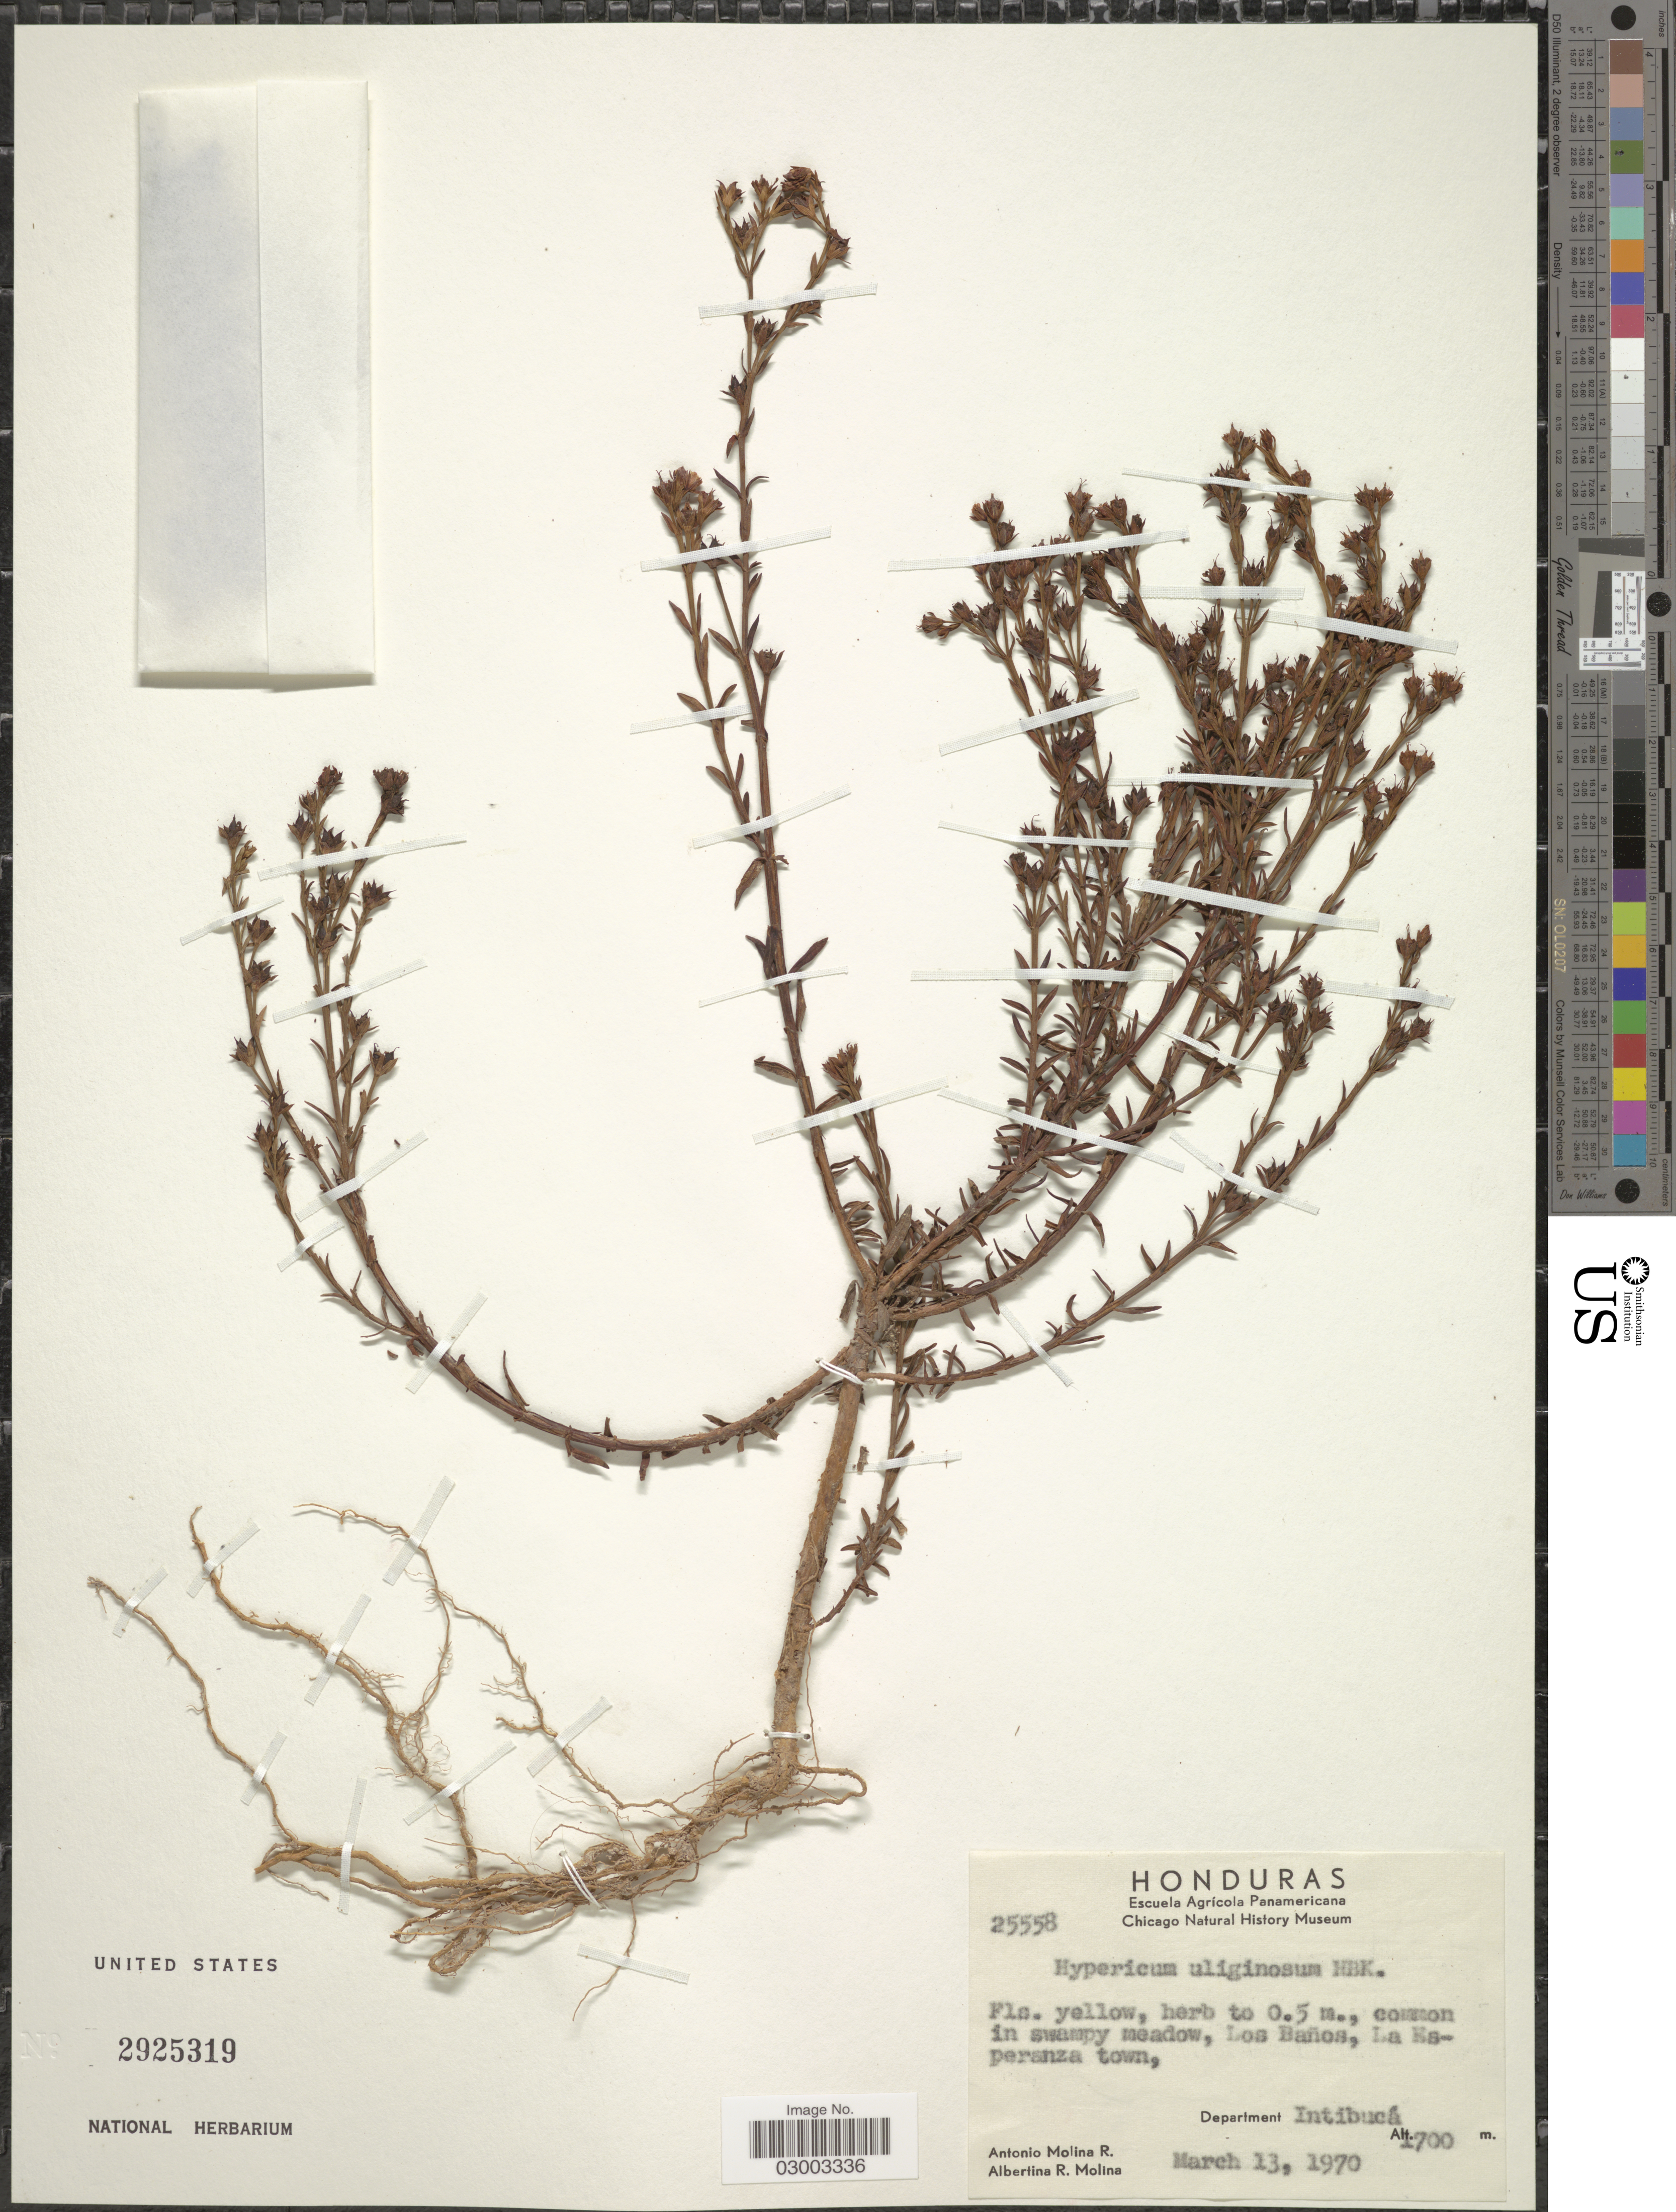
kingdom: Plantae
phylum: Tracheophyta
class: Magnoliopsida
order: Malpighiales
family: Hypericaceae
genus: Hypericum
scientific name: Hypericum silenoides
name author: Juss.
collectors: A. Molina R. & A. R. Molina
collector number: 25558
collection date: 1970-03-13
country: Honduras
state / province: Intibuca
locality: Los Baños, La Esperanza town, Department Intibucá.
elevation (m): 1700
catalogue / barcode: US 2925319